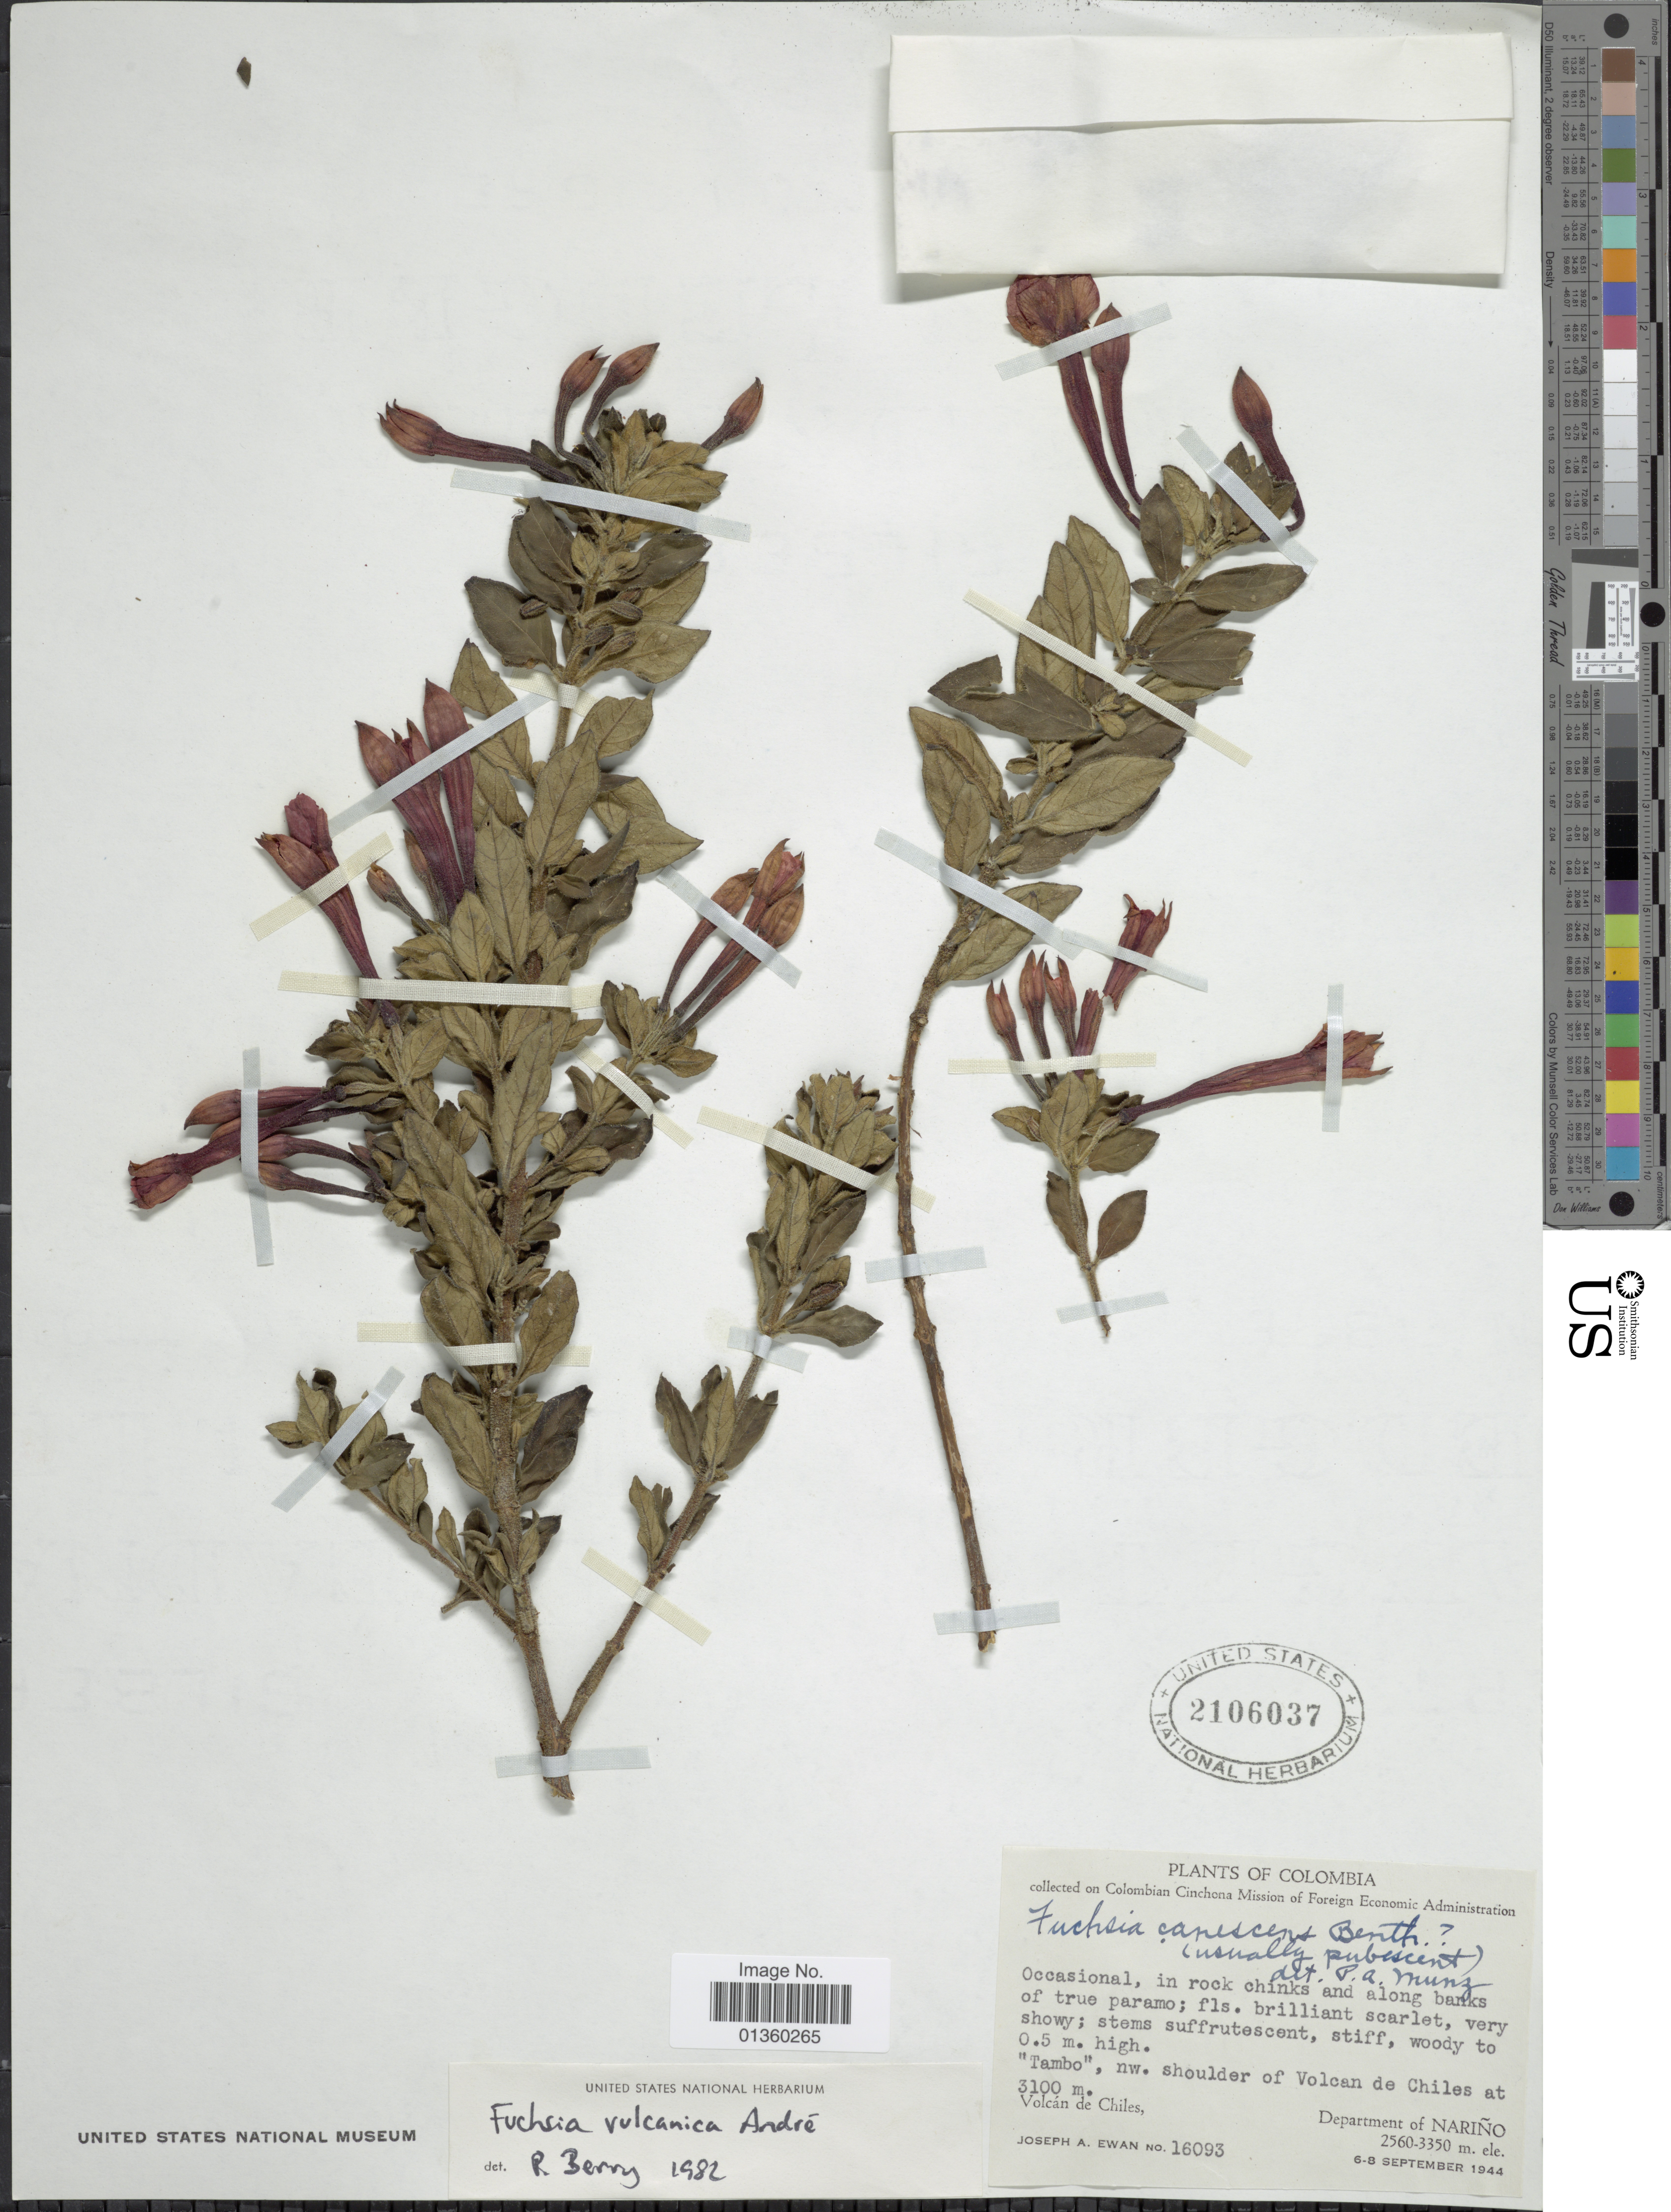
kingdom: Plantae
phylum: Tracheophyta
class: Magnoliopsida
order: Myrtales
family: Onagraceae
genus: Fuchsia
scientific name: Fuchsia vulcanica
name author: André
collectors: J. A. Ewan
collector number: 16093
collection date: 1944-09-06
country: Colombia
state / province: Nariño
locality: Tambo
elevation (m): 2560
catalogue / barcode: US 2106037